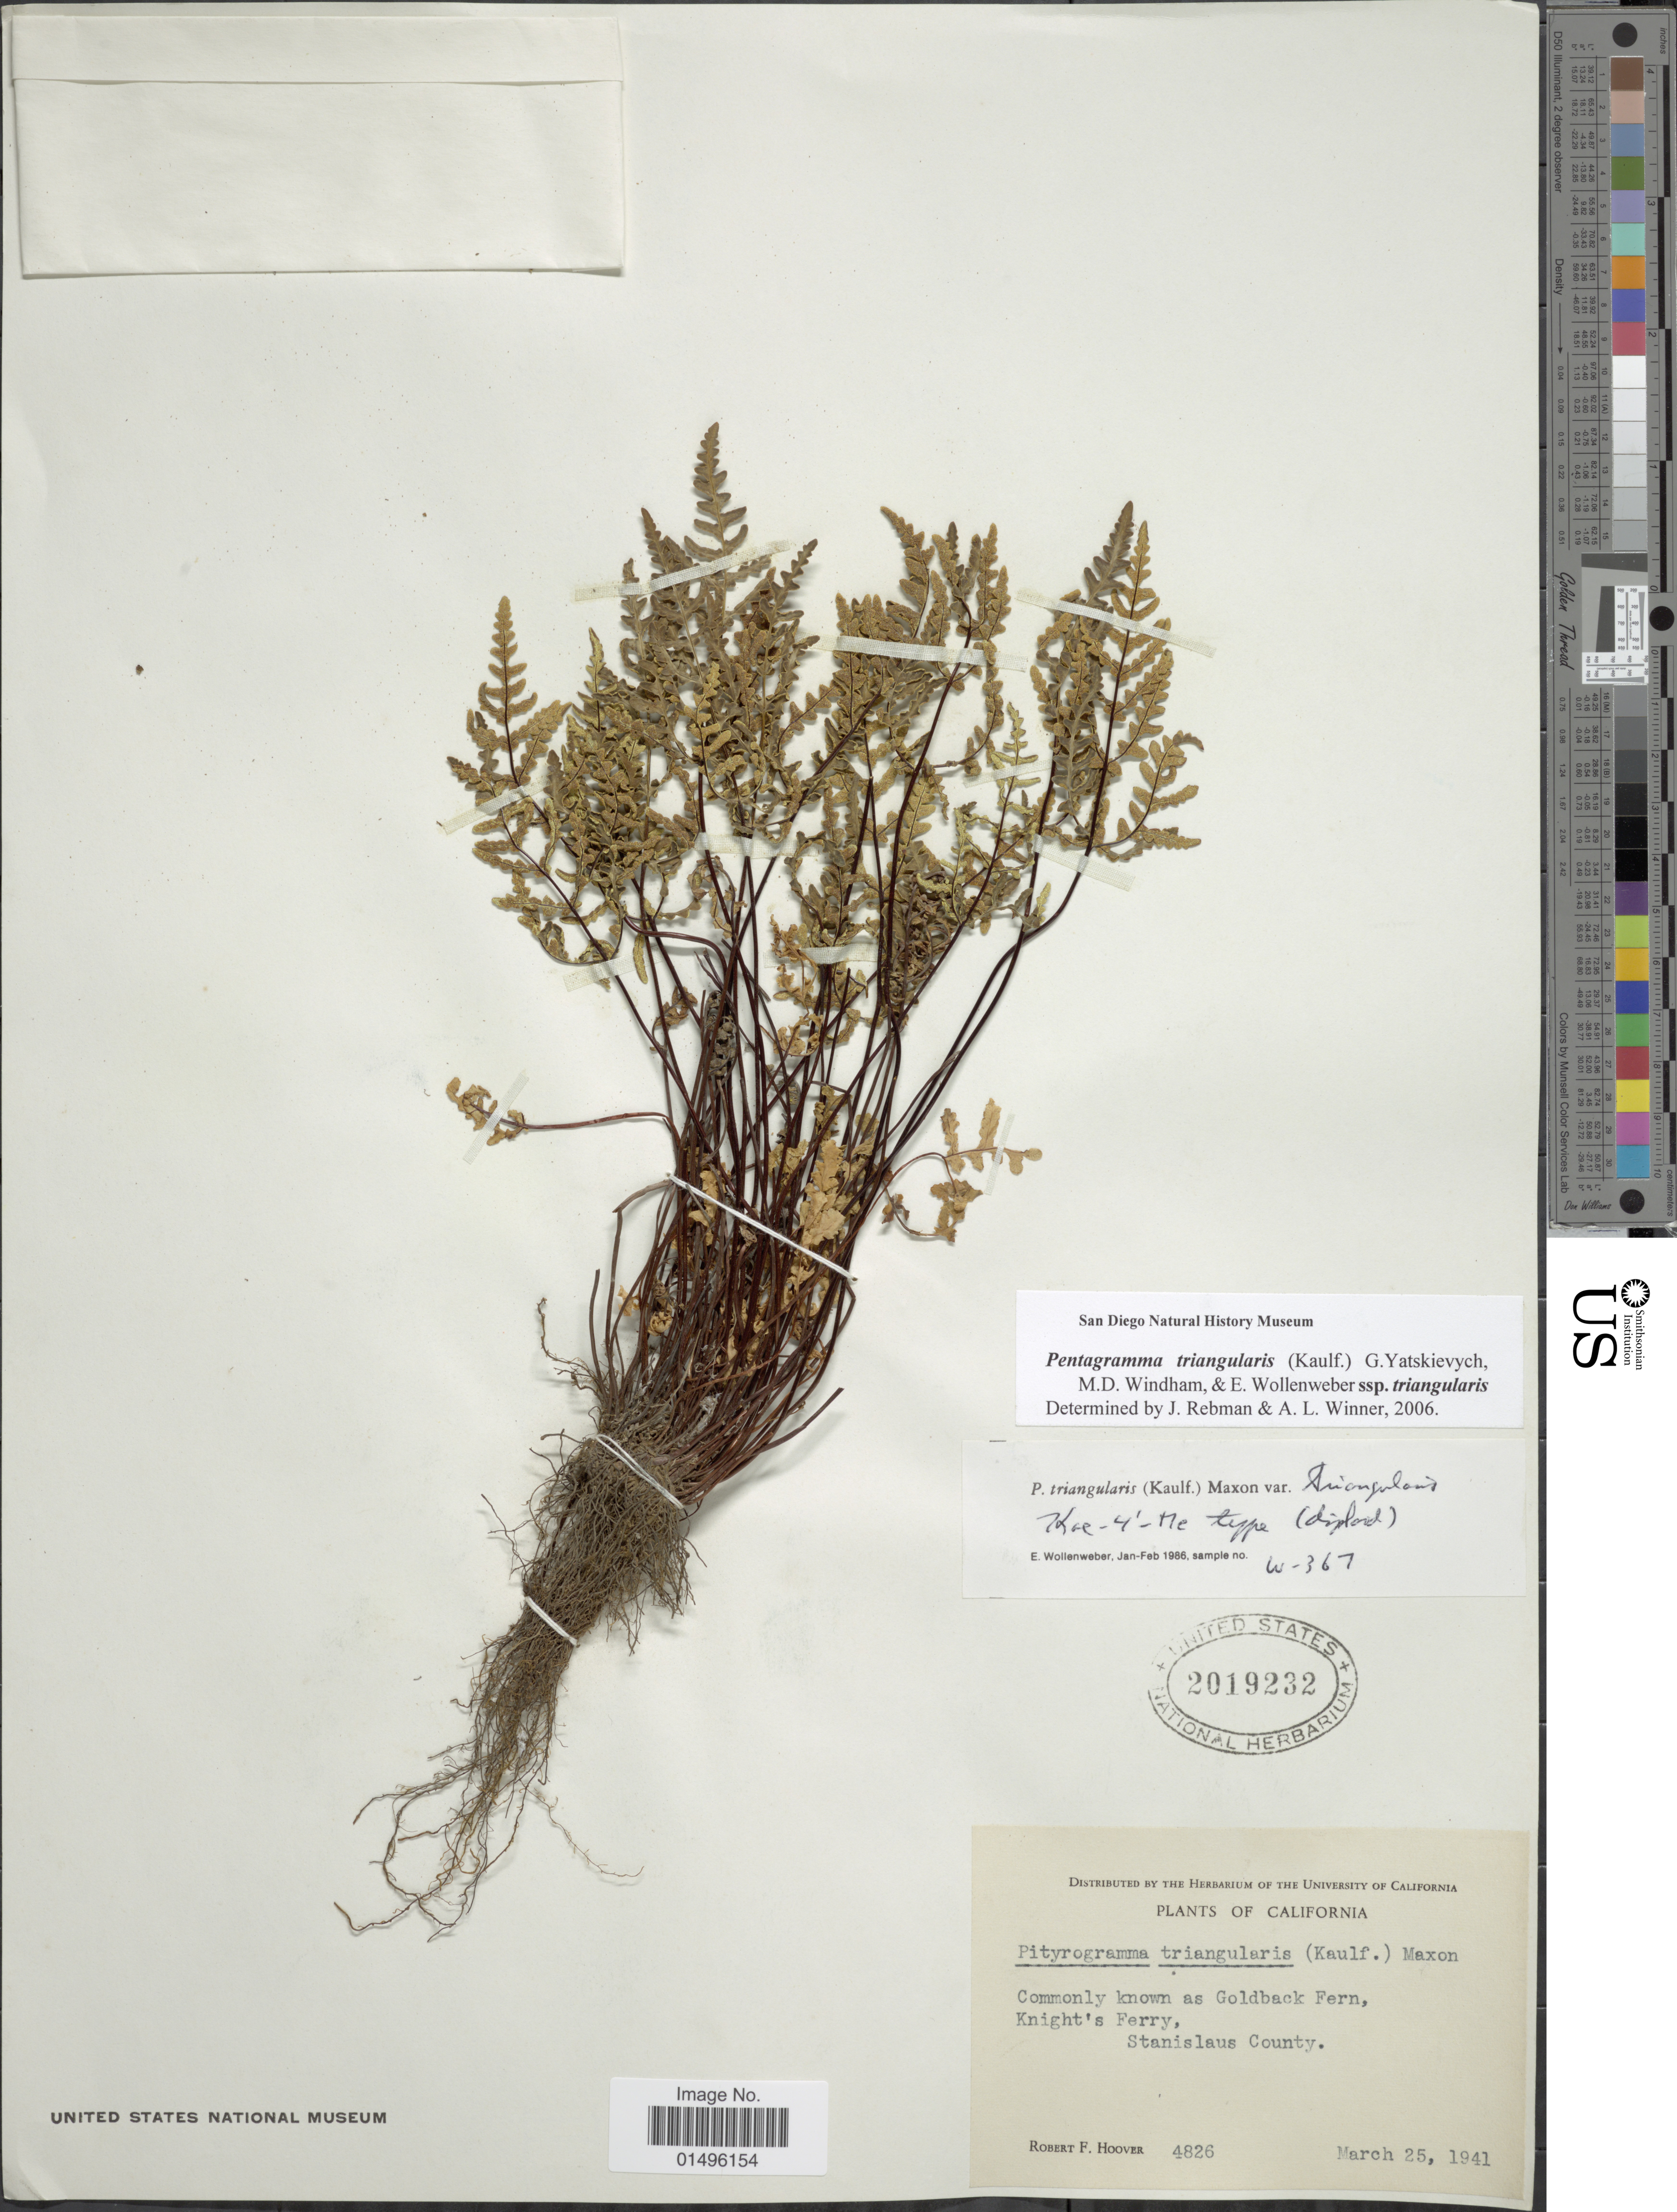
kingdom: Plantae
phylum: Tracheophyta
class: Polypodiopsida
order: Polypodiales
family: Pteridaceae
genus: Pentagramma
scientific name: Pentagramma triangularis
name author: (Kaulf.) Yatsk. et al.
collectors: R. F. Hoover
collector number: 4826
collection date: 1941-03-25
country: United States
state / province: California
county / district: Stanislaus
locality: California, Commonly know as Goldback fern, Knight's Ferry, Stanislaus County.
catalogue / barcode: US 2019232